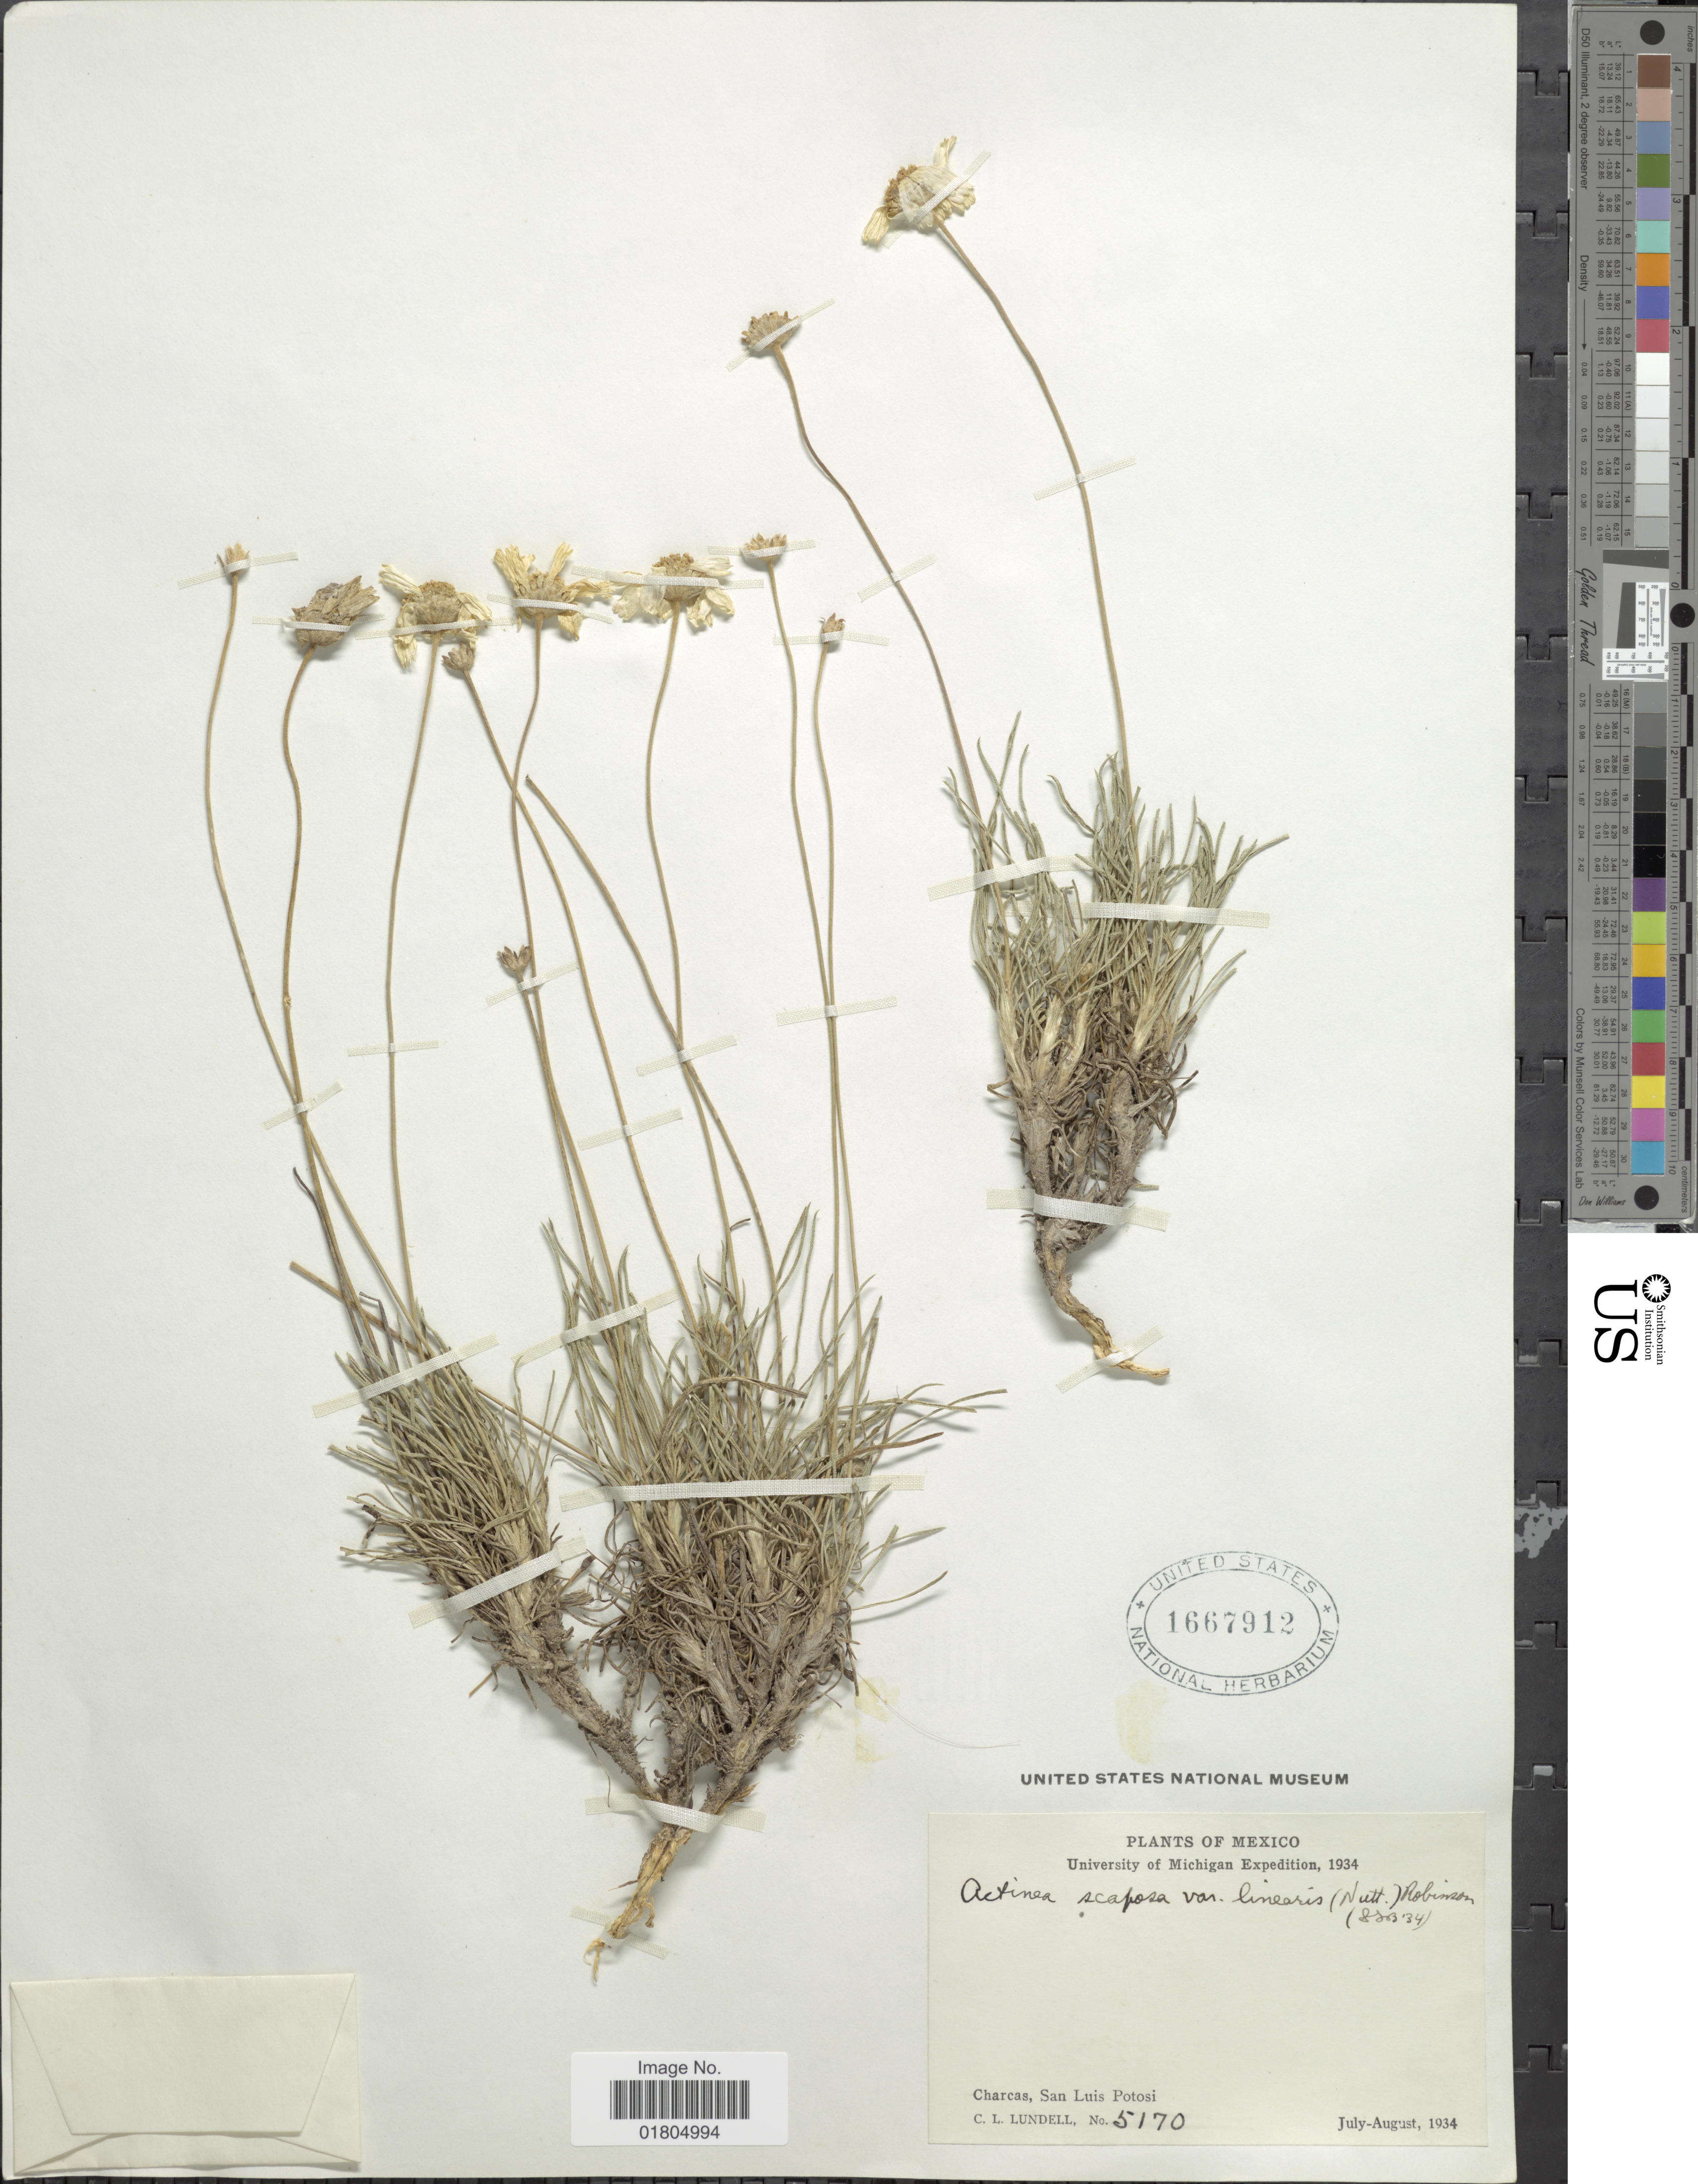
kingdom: Plantae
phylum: Tracheophyta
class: Magnoliopsida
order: Asterales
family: Asteraceae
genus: Hymenoxys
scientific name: Hymenoxys scaposa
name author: (DC.) K.F. Parker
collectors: C. L. Lundell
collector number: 5170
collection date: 1934-07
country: Mexico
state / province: San Luis Potosí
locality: Charcas, San Luis Potosi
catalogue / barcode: US 1667912